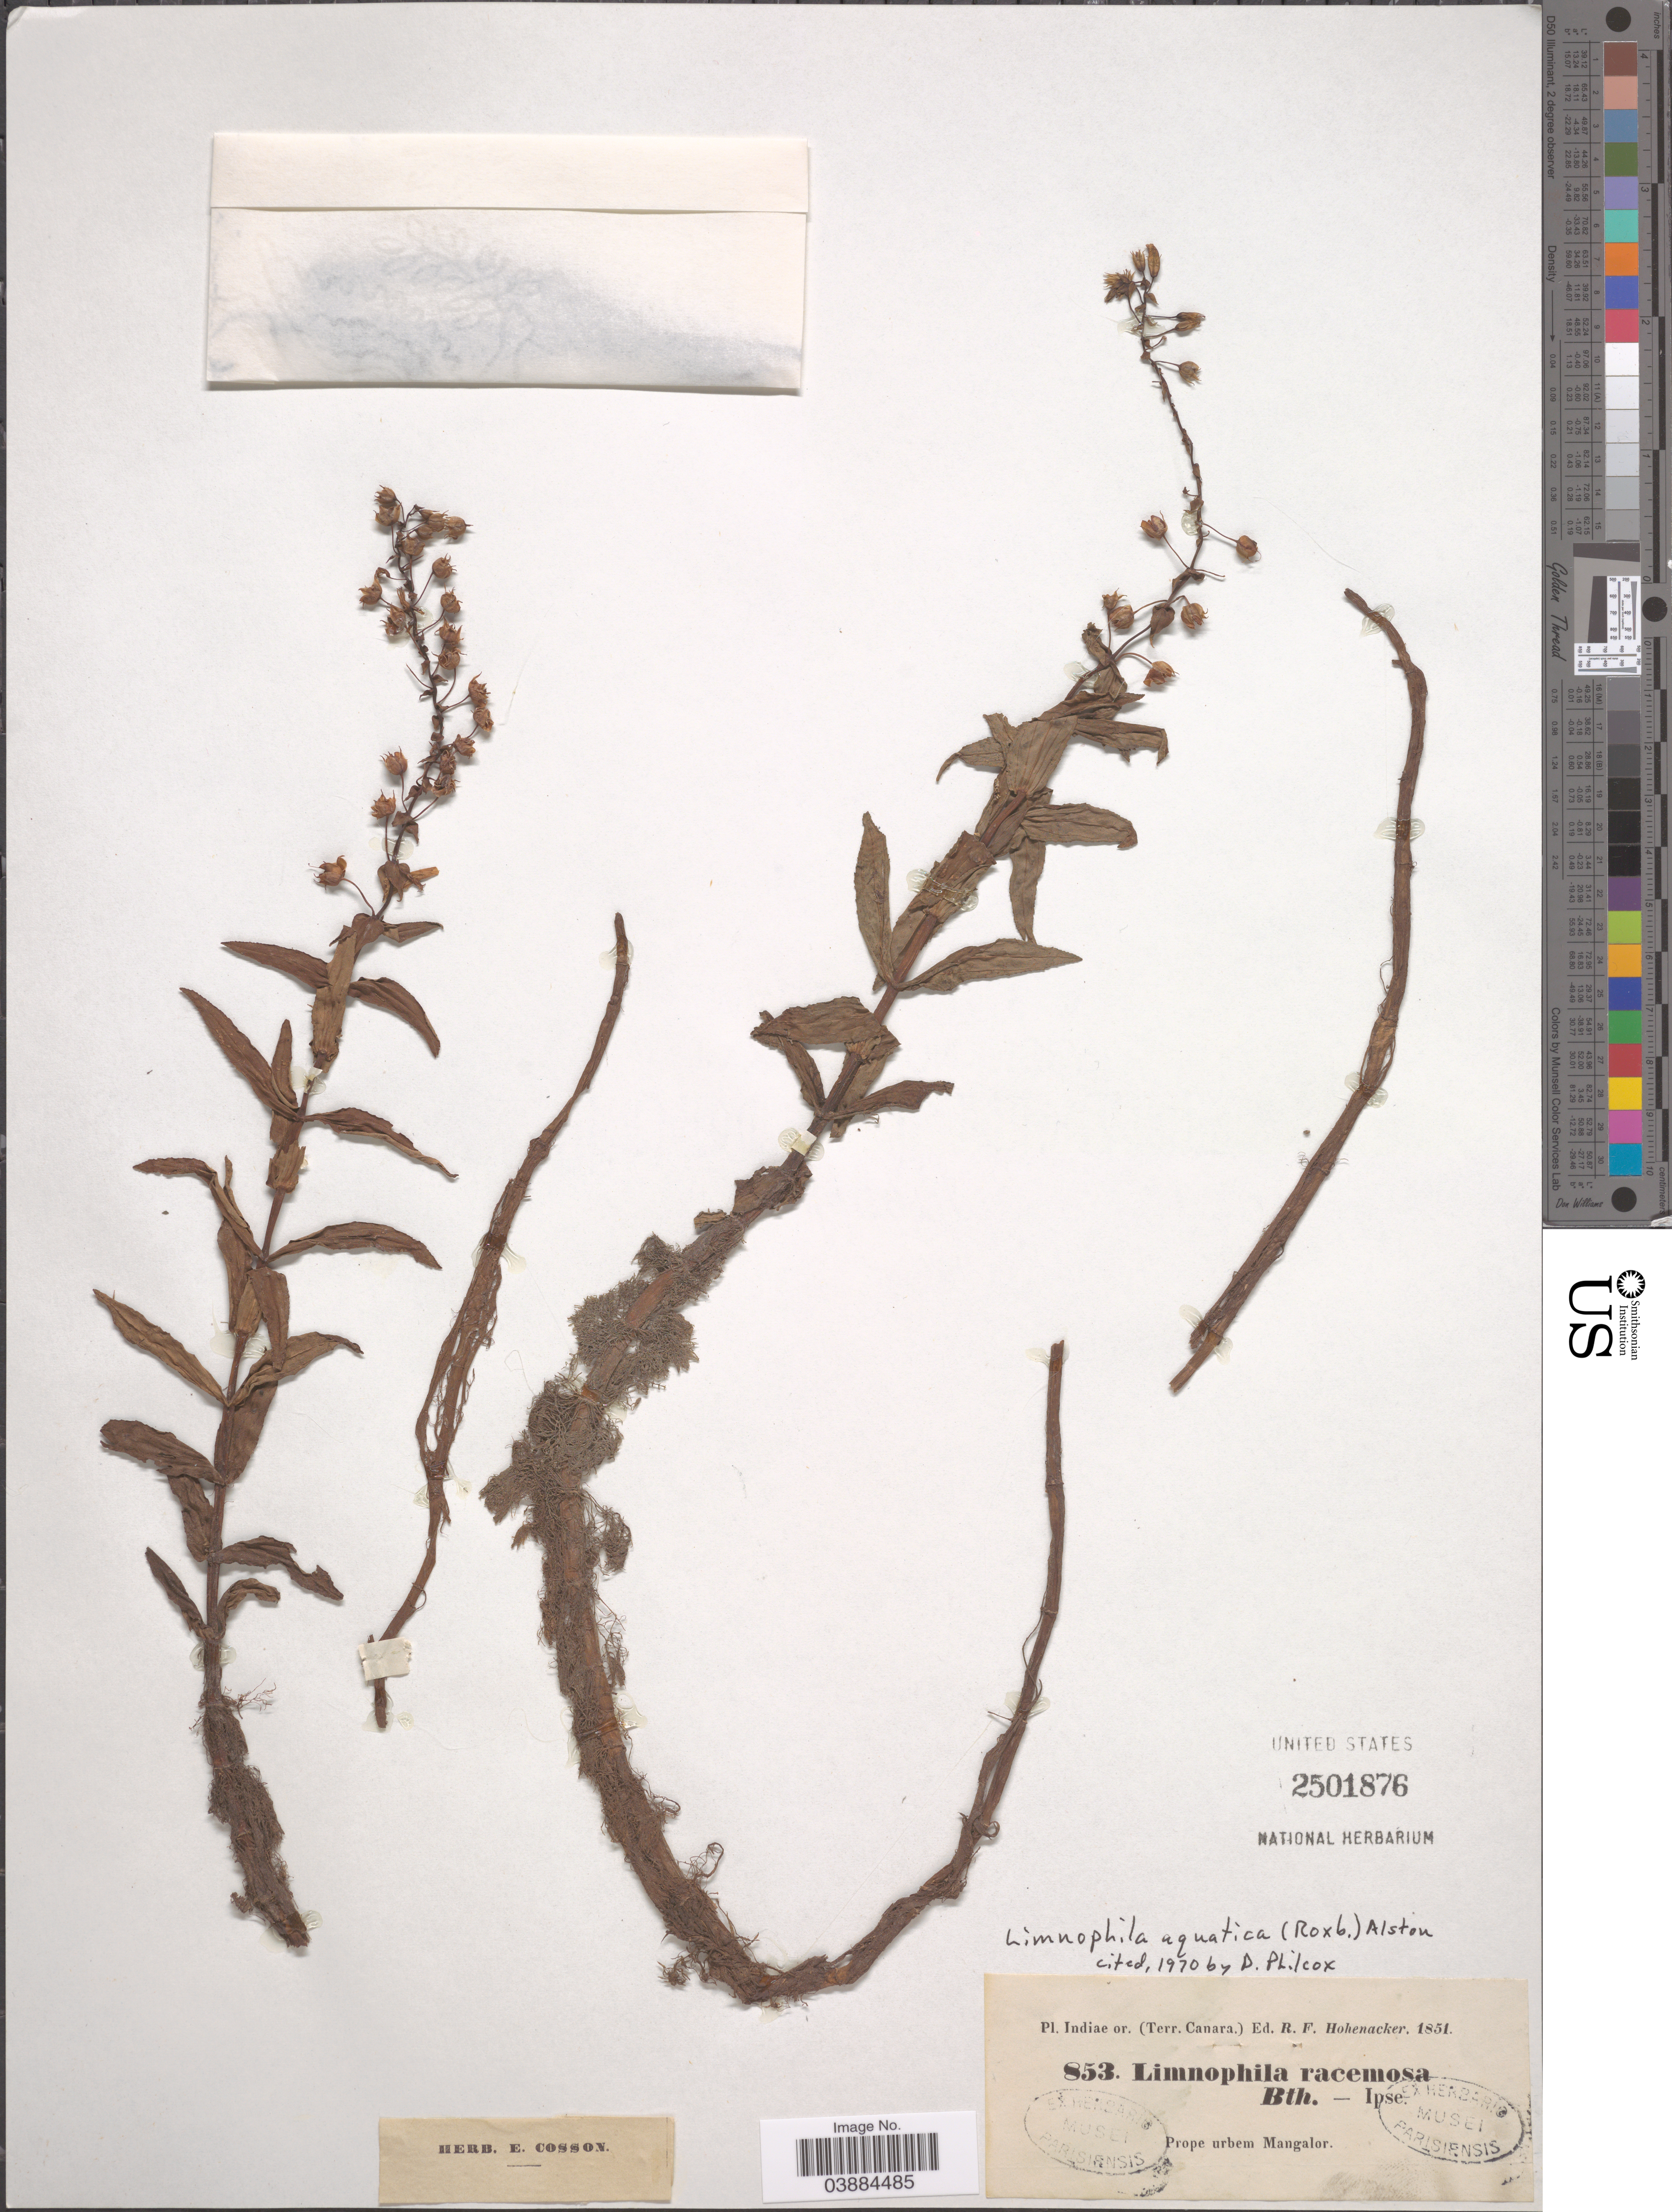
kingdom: Plantae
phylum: Tracheophyta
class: Magnoliopsida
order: Lamiales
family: Plantaginaceae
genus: Limnophila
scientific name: Limnophila aquatica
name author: (Willd.) Santapau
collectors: R. F. Hohenacker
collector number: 853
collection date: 1851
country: India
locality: Pl. Indiae or. (Terr. Canara). Prope urbem Mangalor.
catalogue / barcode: US 2501876